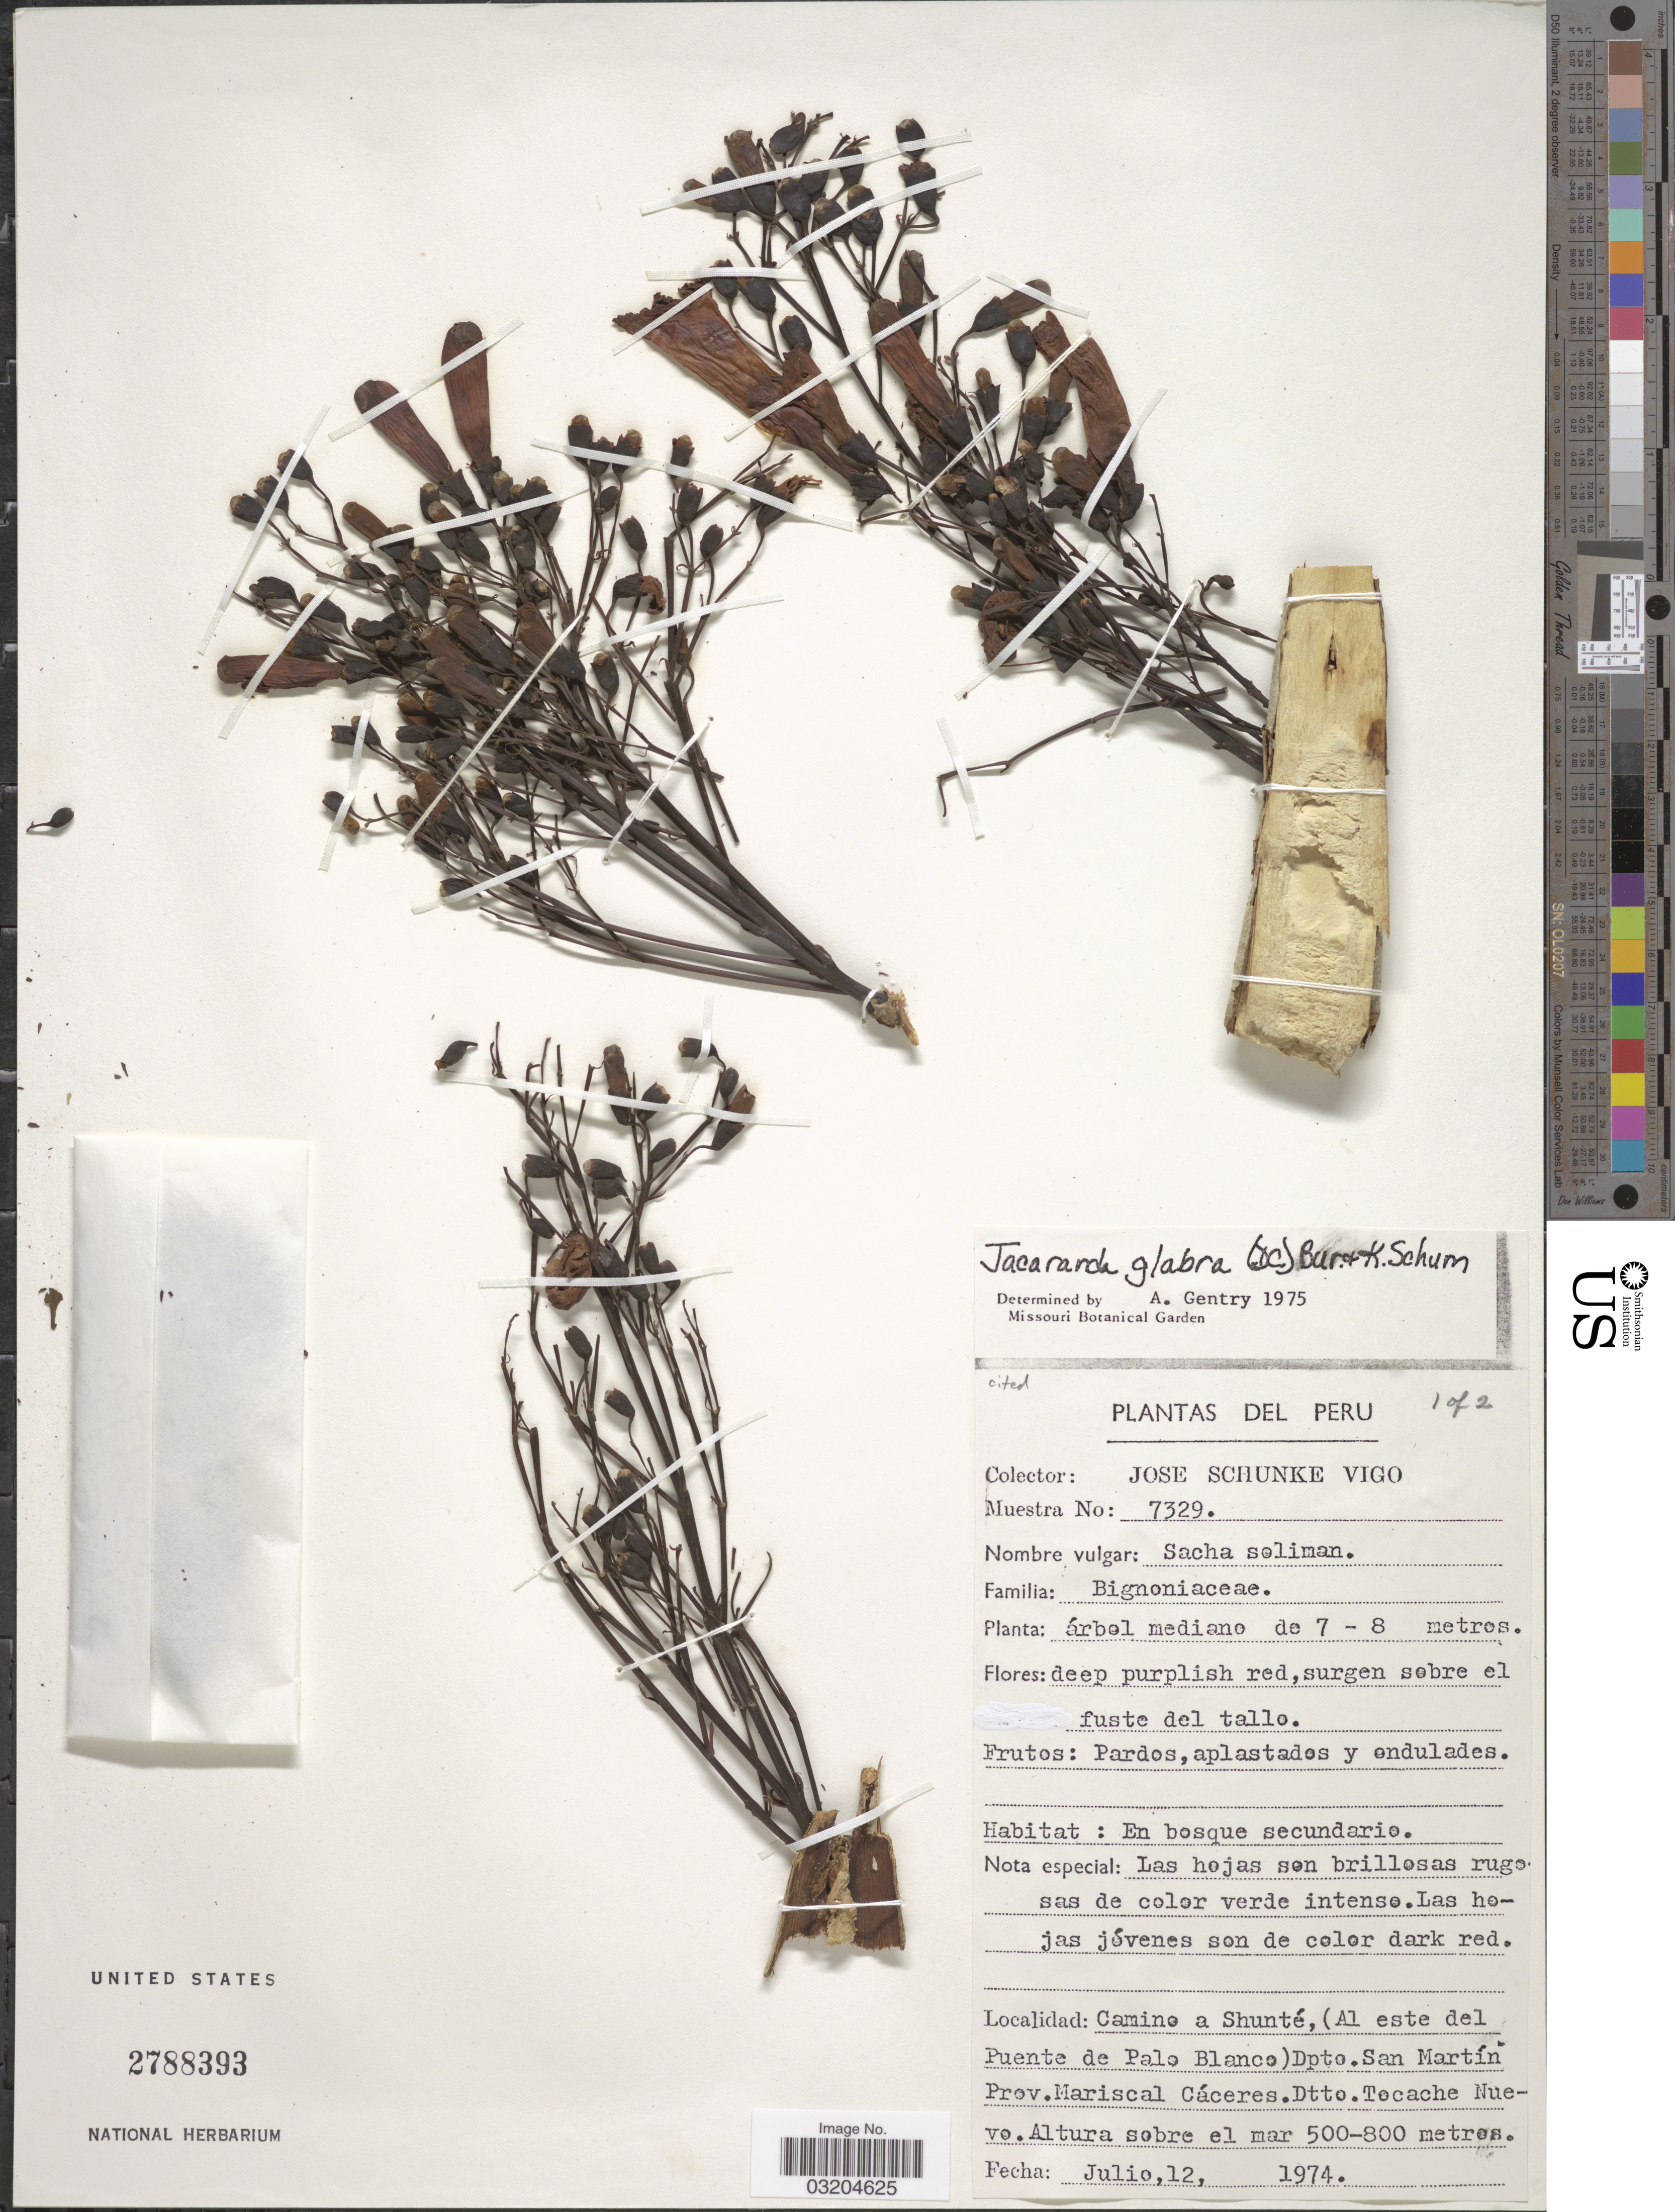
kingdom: Plantae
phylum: Tracheophyta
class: Magnoliopsida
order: Lamiales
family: Bignoniaceae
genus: Jacaranda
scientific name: Jacaranda glabra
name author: (DC.) Bureau & K. Schum.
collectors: J. Schunke Vigo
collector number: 7329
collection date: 1974-07-12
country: Peru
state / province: San Martín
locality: Camino a Shunté, (Al este del Puente de Palo Blanco) Dpto. San Martín Prov. Mariscal Cáceres. Dtto. Tocache Nuevo.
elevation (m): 500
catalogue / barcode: US 2788393